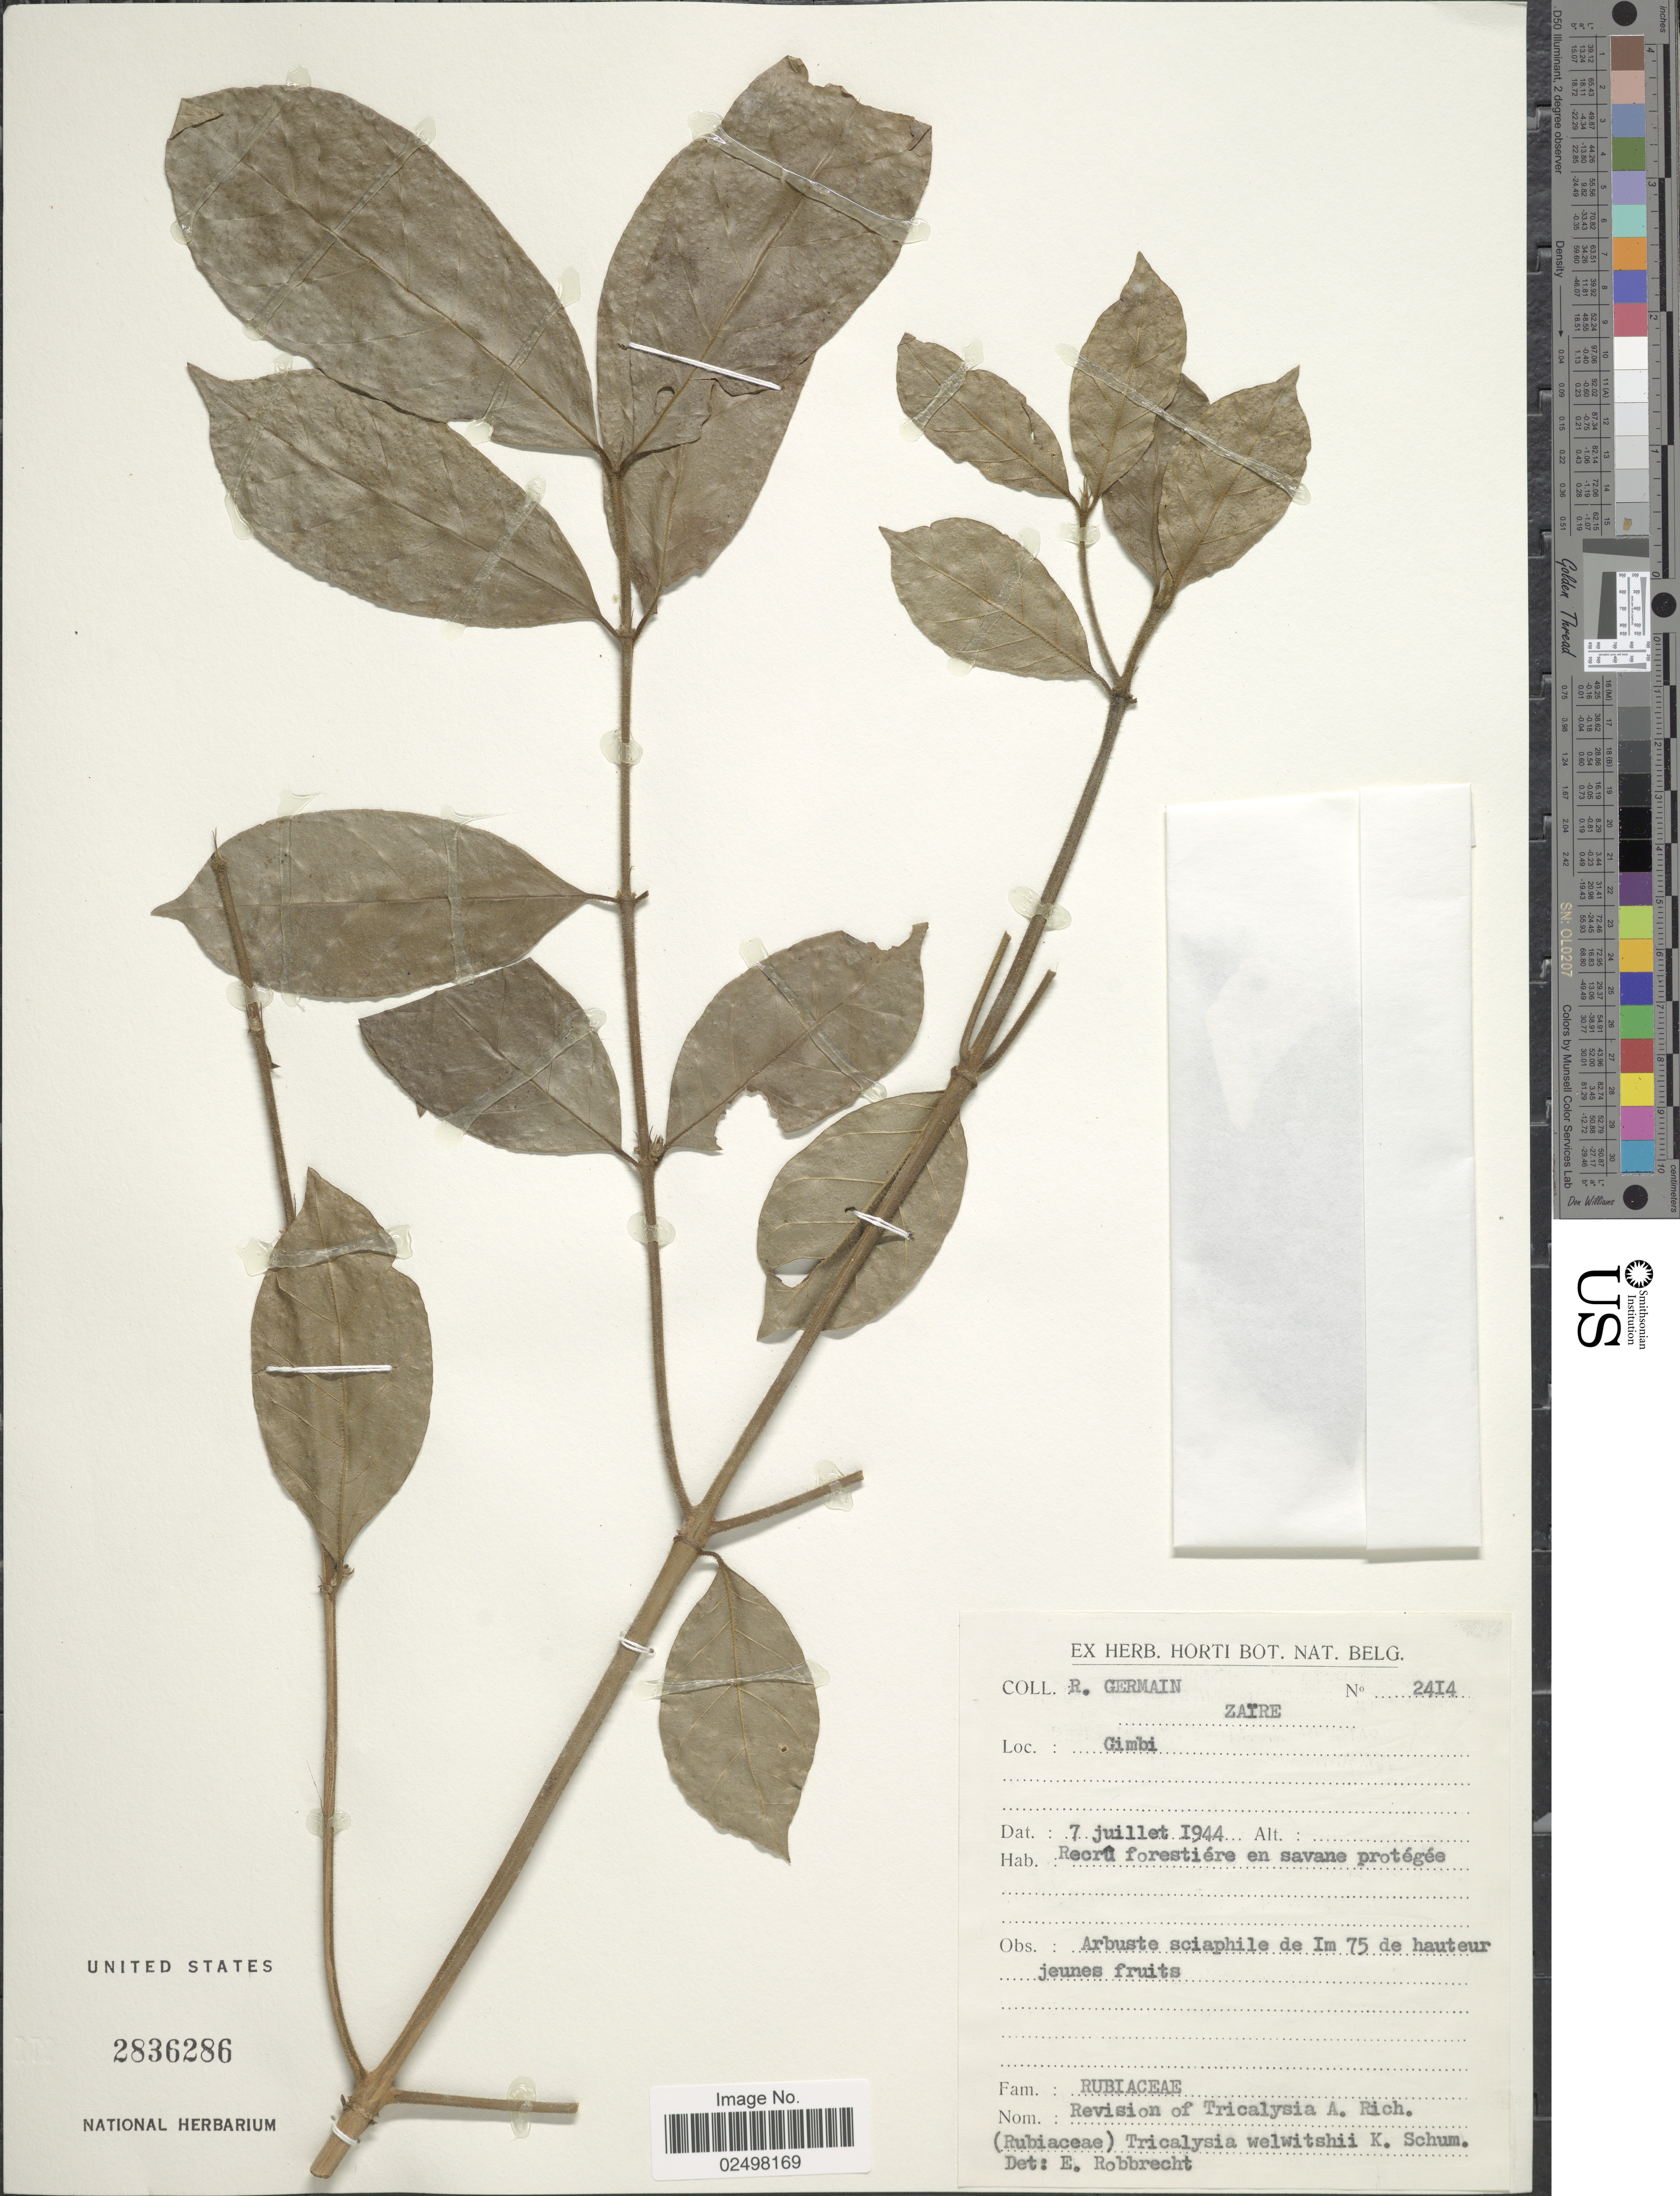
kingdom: Plantae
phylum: Tracheophyta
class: Magnoliopsida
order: Gentianales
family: Rubiaceae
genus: Tricalysia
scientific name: Tricalysia welwitschii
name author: K. Schum.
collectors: R. Germain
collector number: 2414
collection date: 1944-07-07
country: Congo, Democratic Republic of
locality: Zaire, Gimbi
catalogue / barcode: US 2836286